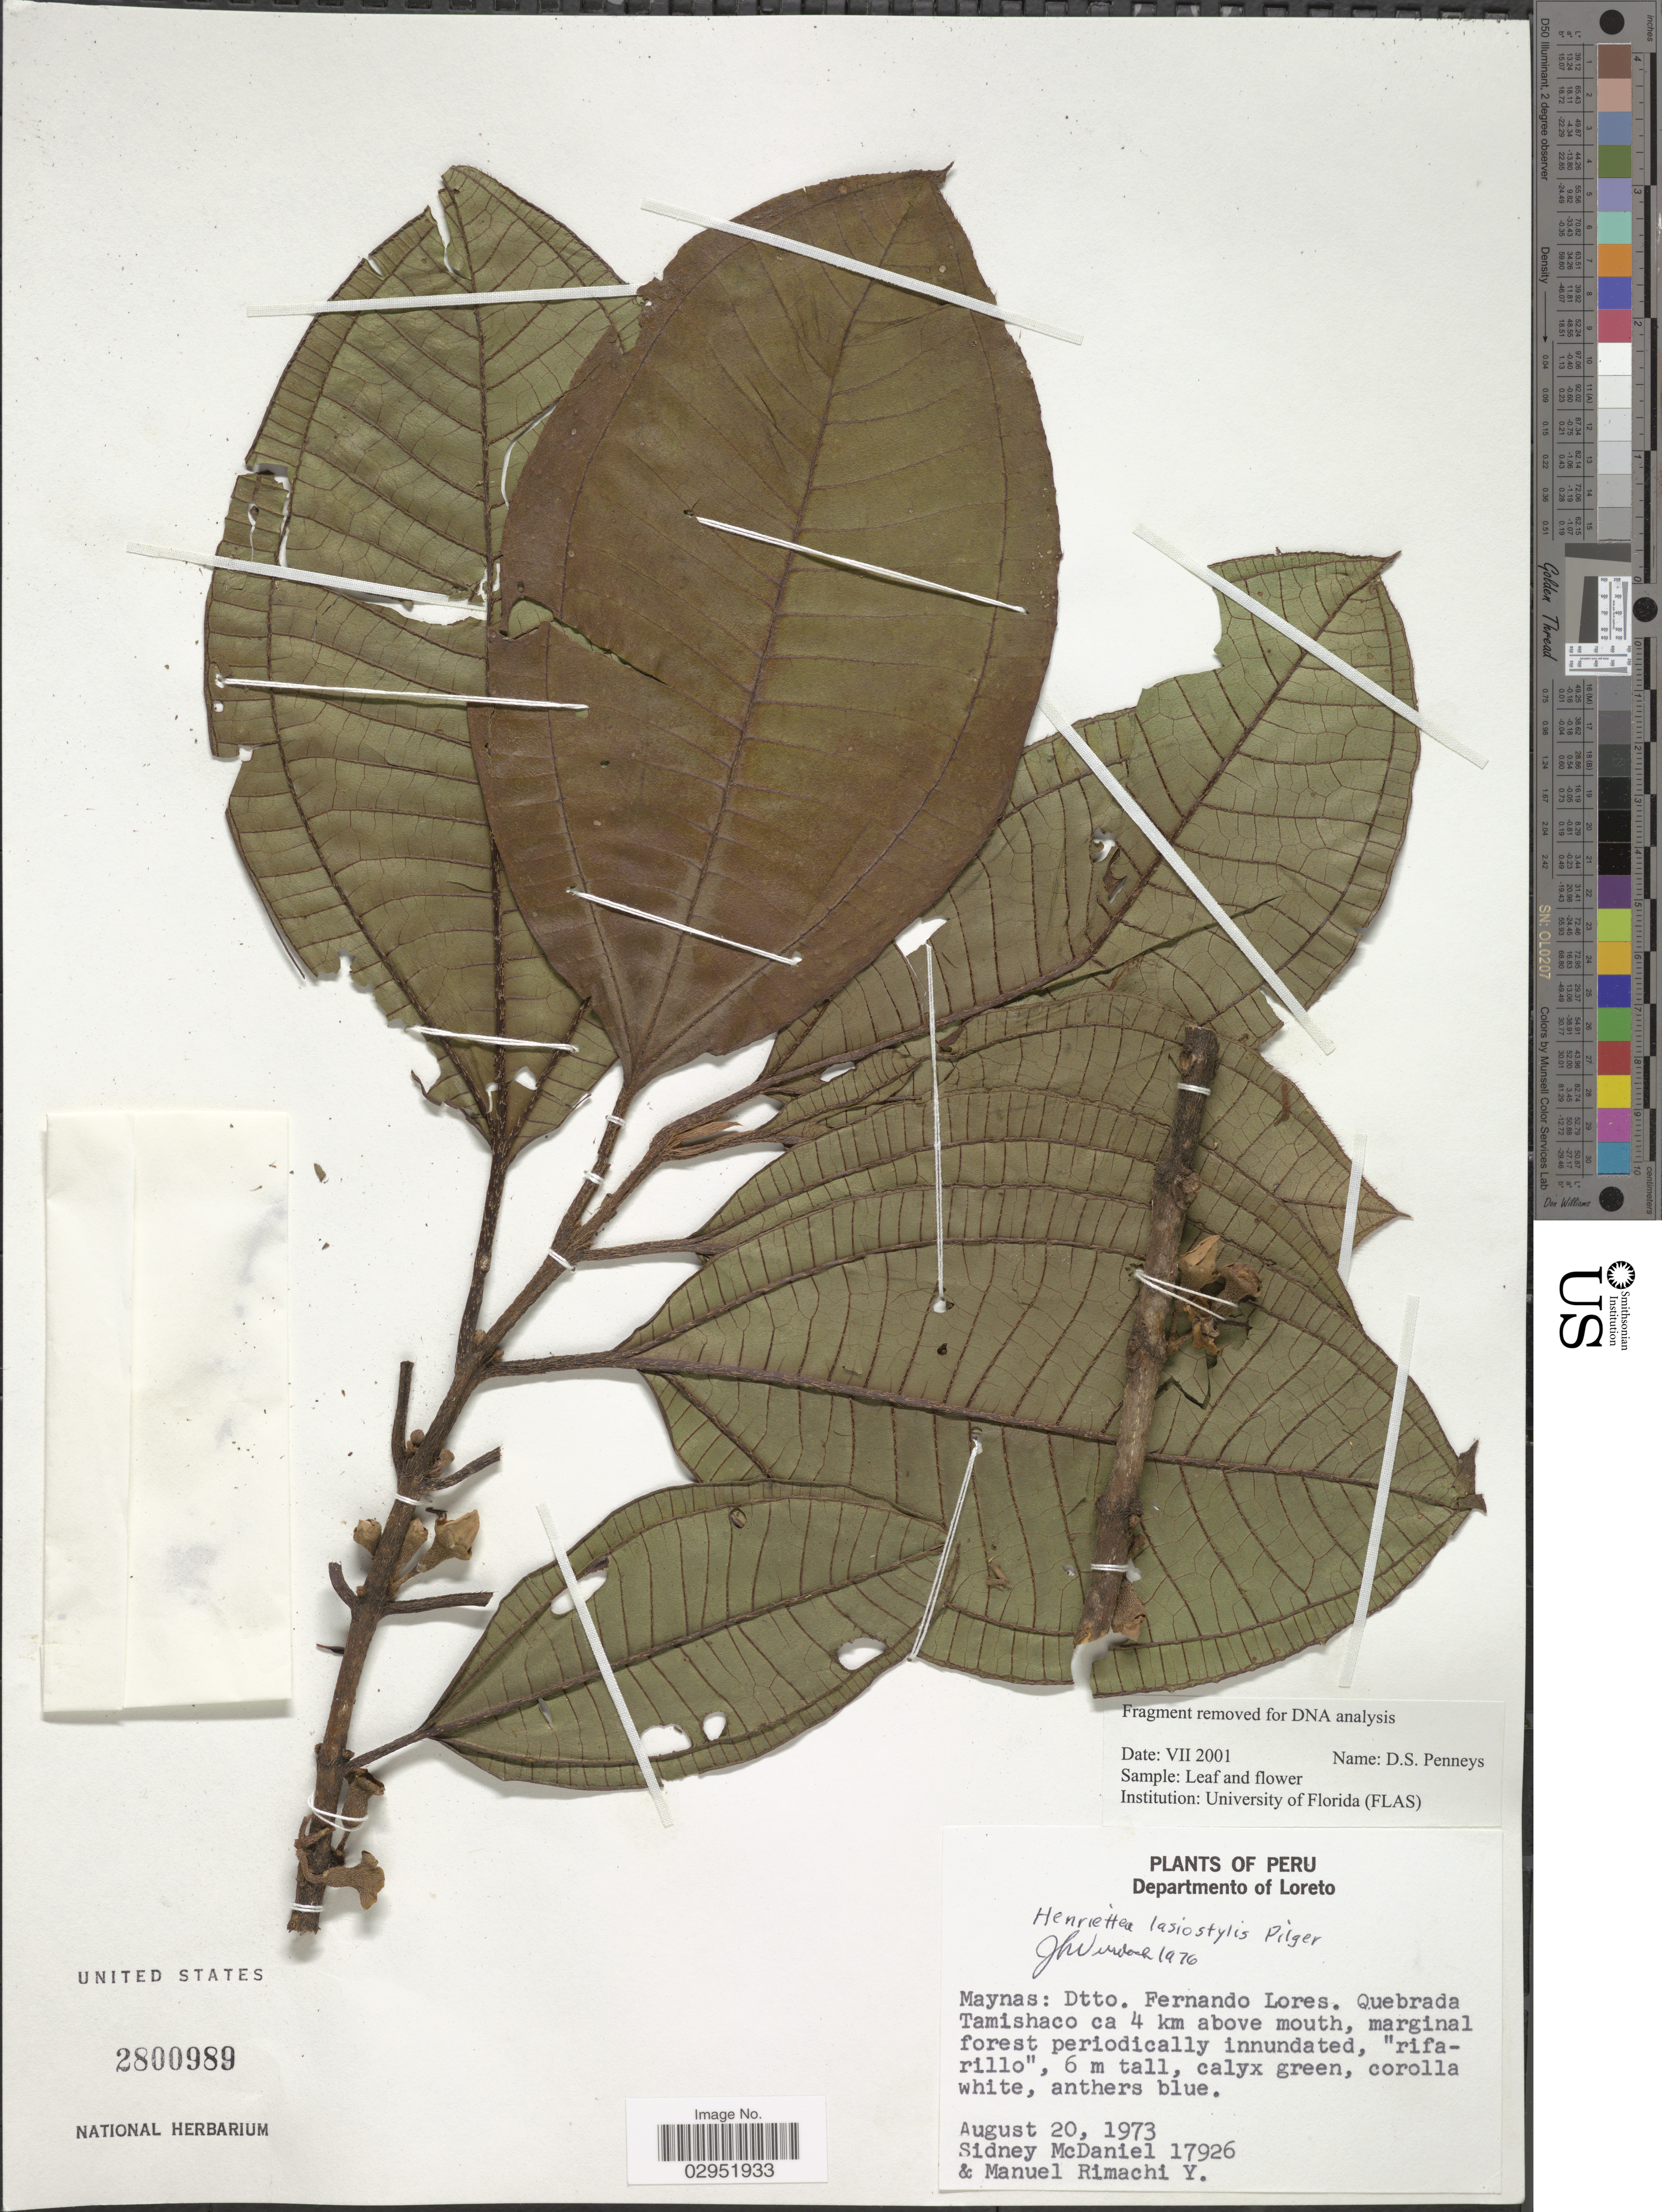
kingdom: Plantae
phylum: Tracheophyta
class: Magnoliopsida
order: Myrtales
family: Melastomataceae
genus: Henriettea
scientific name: Henriettea lasiostylis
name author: Pilg.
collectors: S. McDaniel & M. Rimachi Y.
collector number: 17926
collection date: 1973-08-20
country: Peru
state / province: Loreto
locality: Departmento of Loreto, Maynas: Dtto. Fernando Lores. Quebrada Tamishaco ca 4 km above mouth.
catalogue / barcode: US 2800989